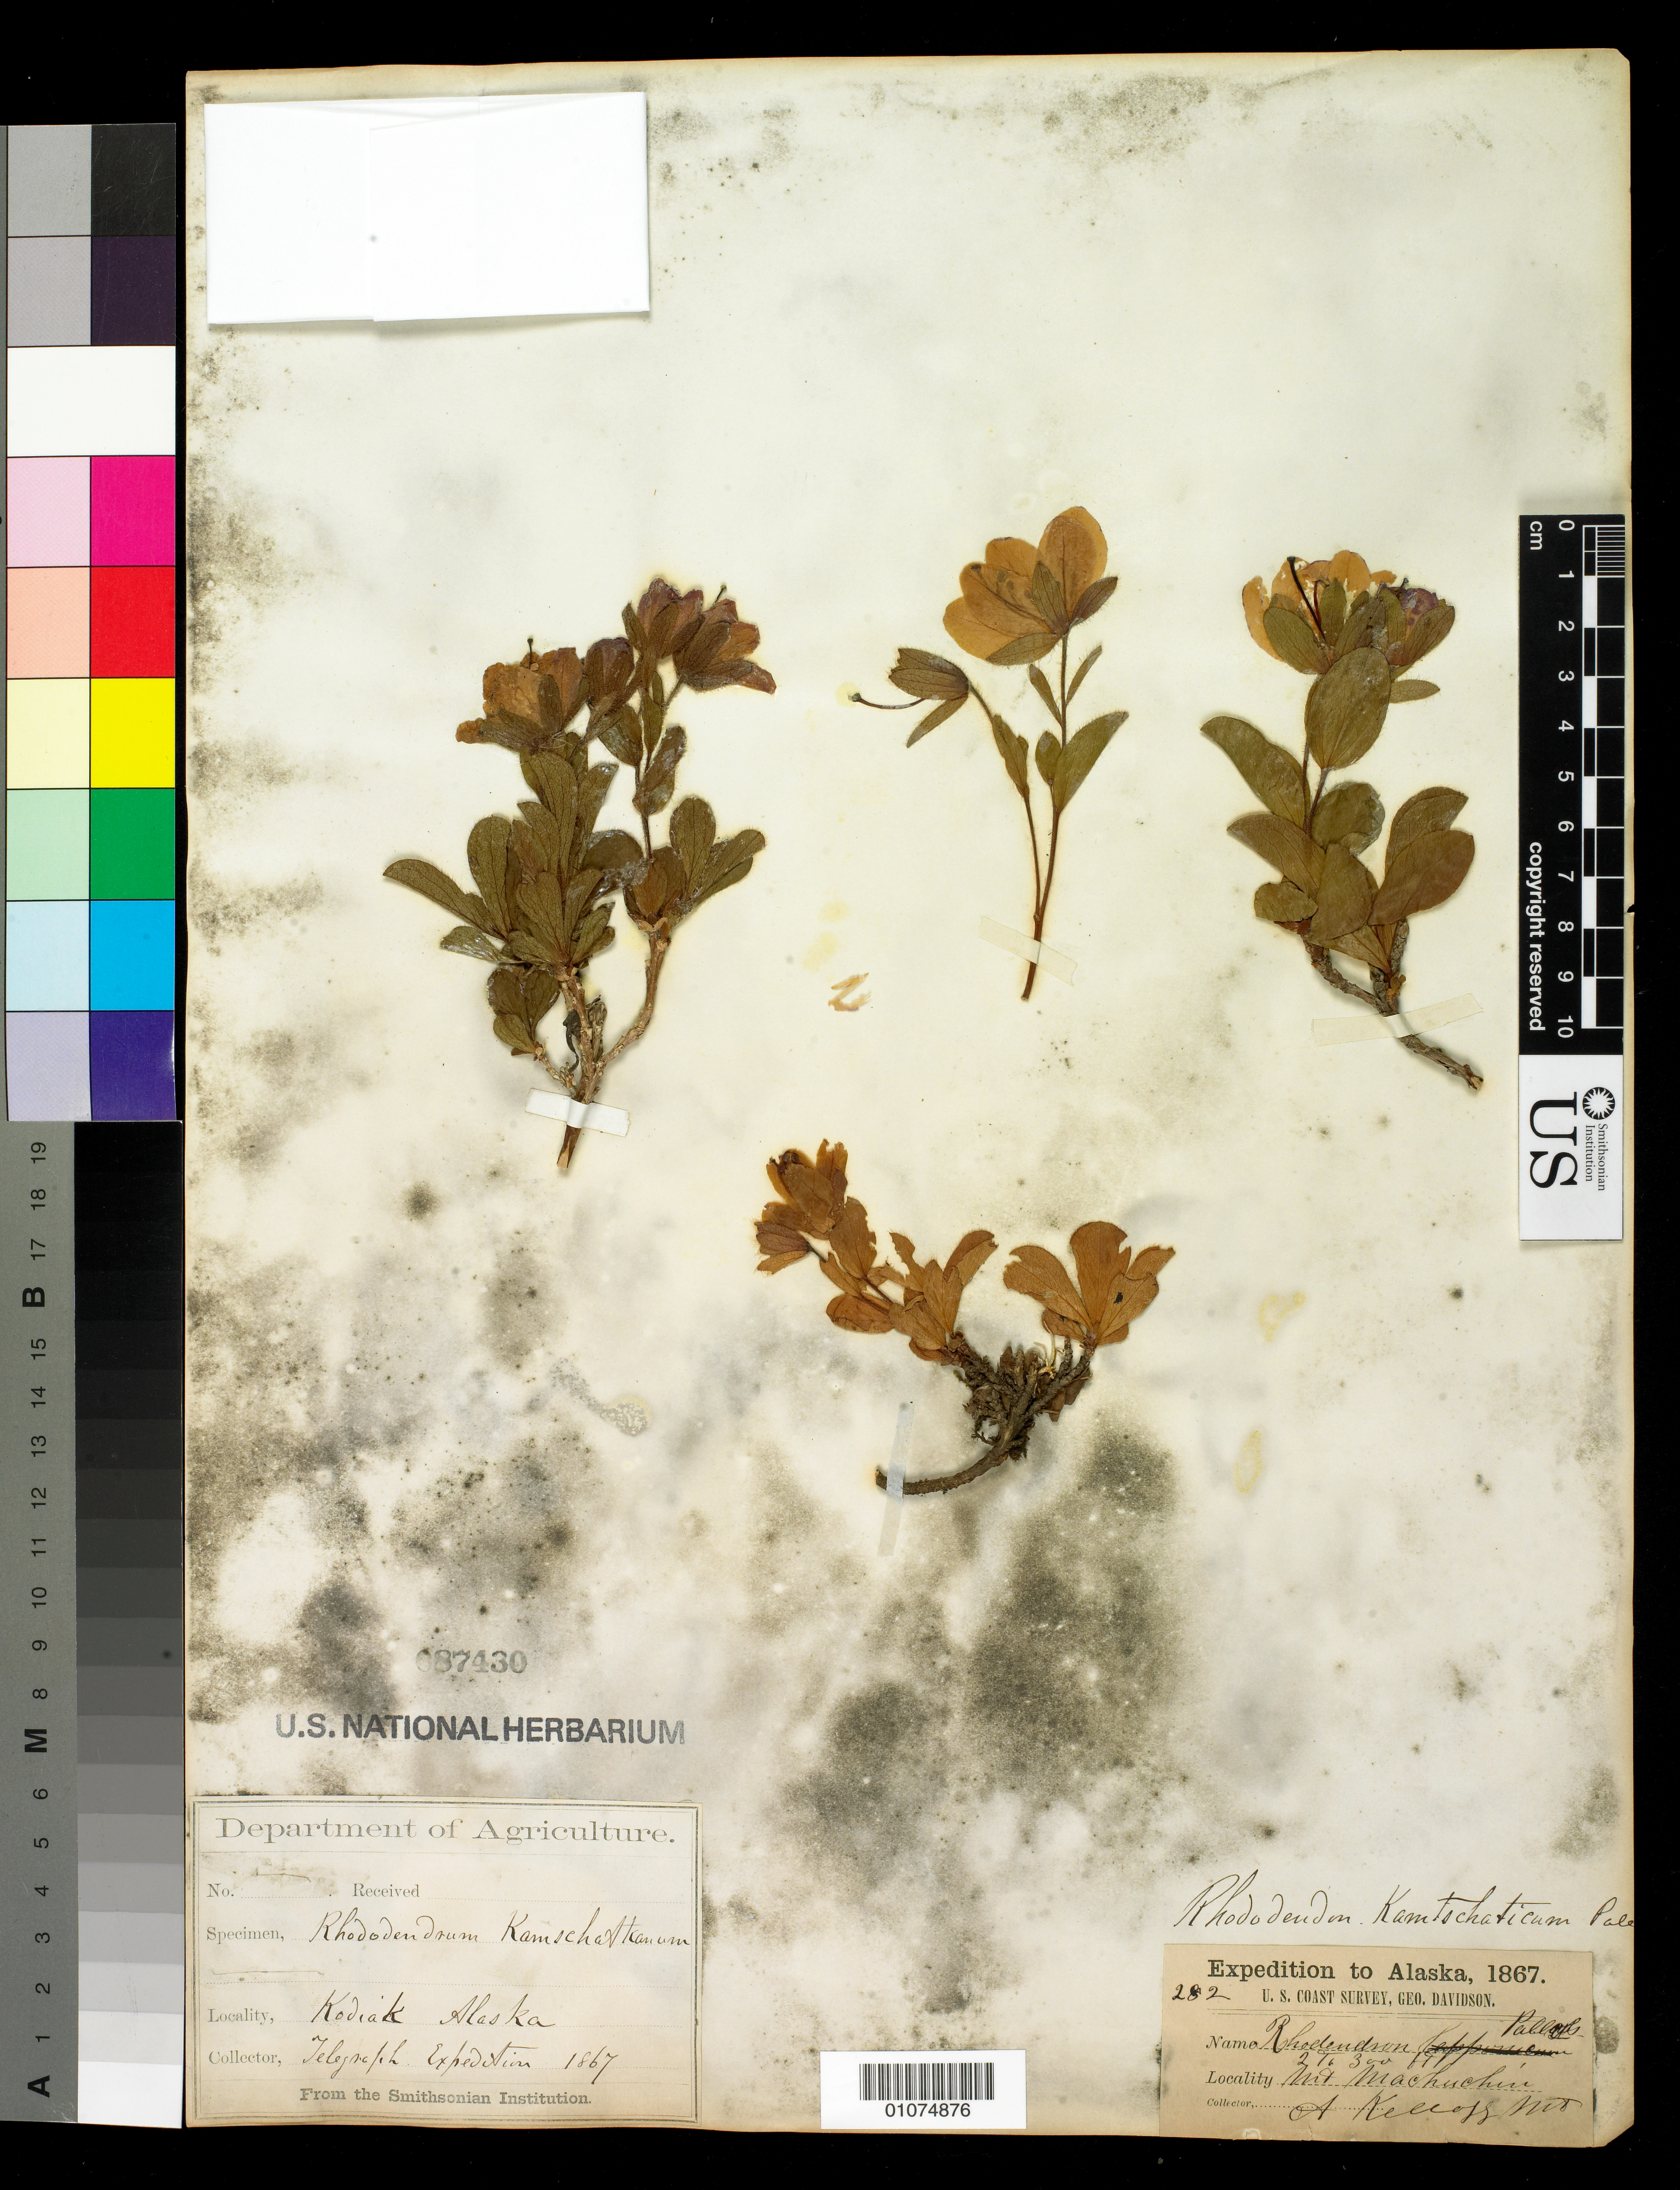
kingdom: Plantae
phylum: Tracheophyta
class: Magnoliopsida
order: Ericales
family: Ericaceae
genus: Rhododendron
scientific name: Rhododendron kamtschaticum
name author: Pall.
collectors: A. Kellogg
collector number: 282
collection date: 1867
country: United States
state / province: Alaska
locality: Kodiak, Mt. Machuchin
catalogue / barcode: US 87430